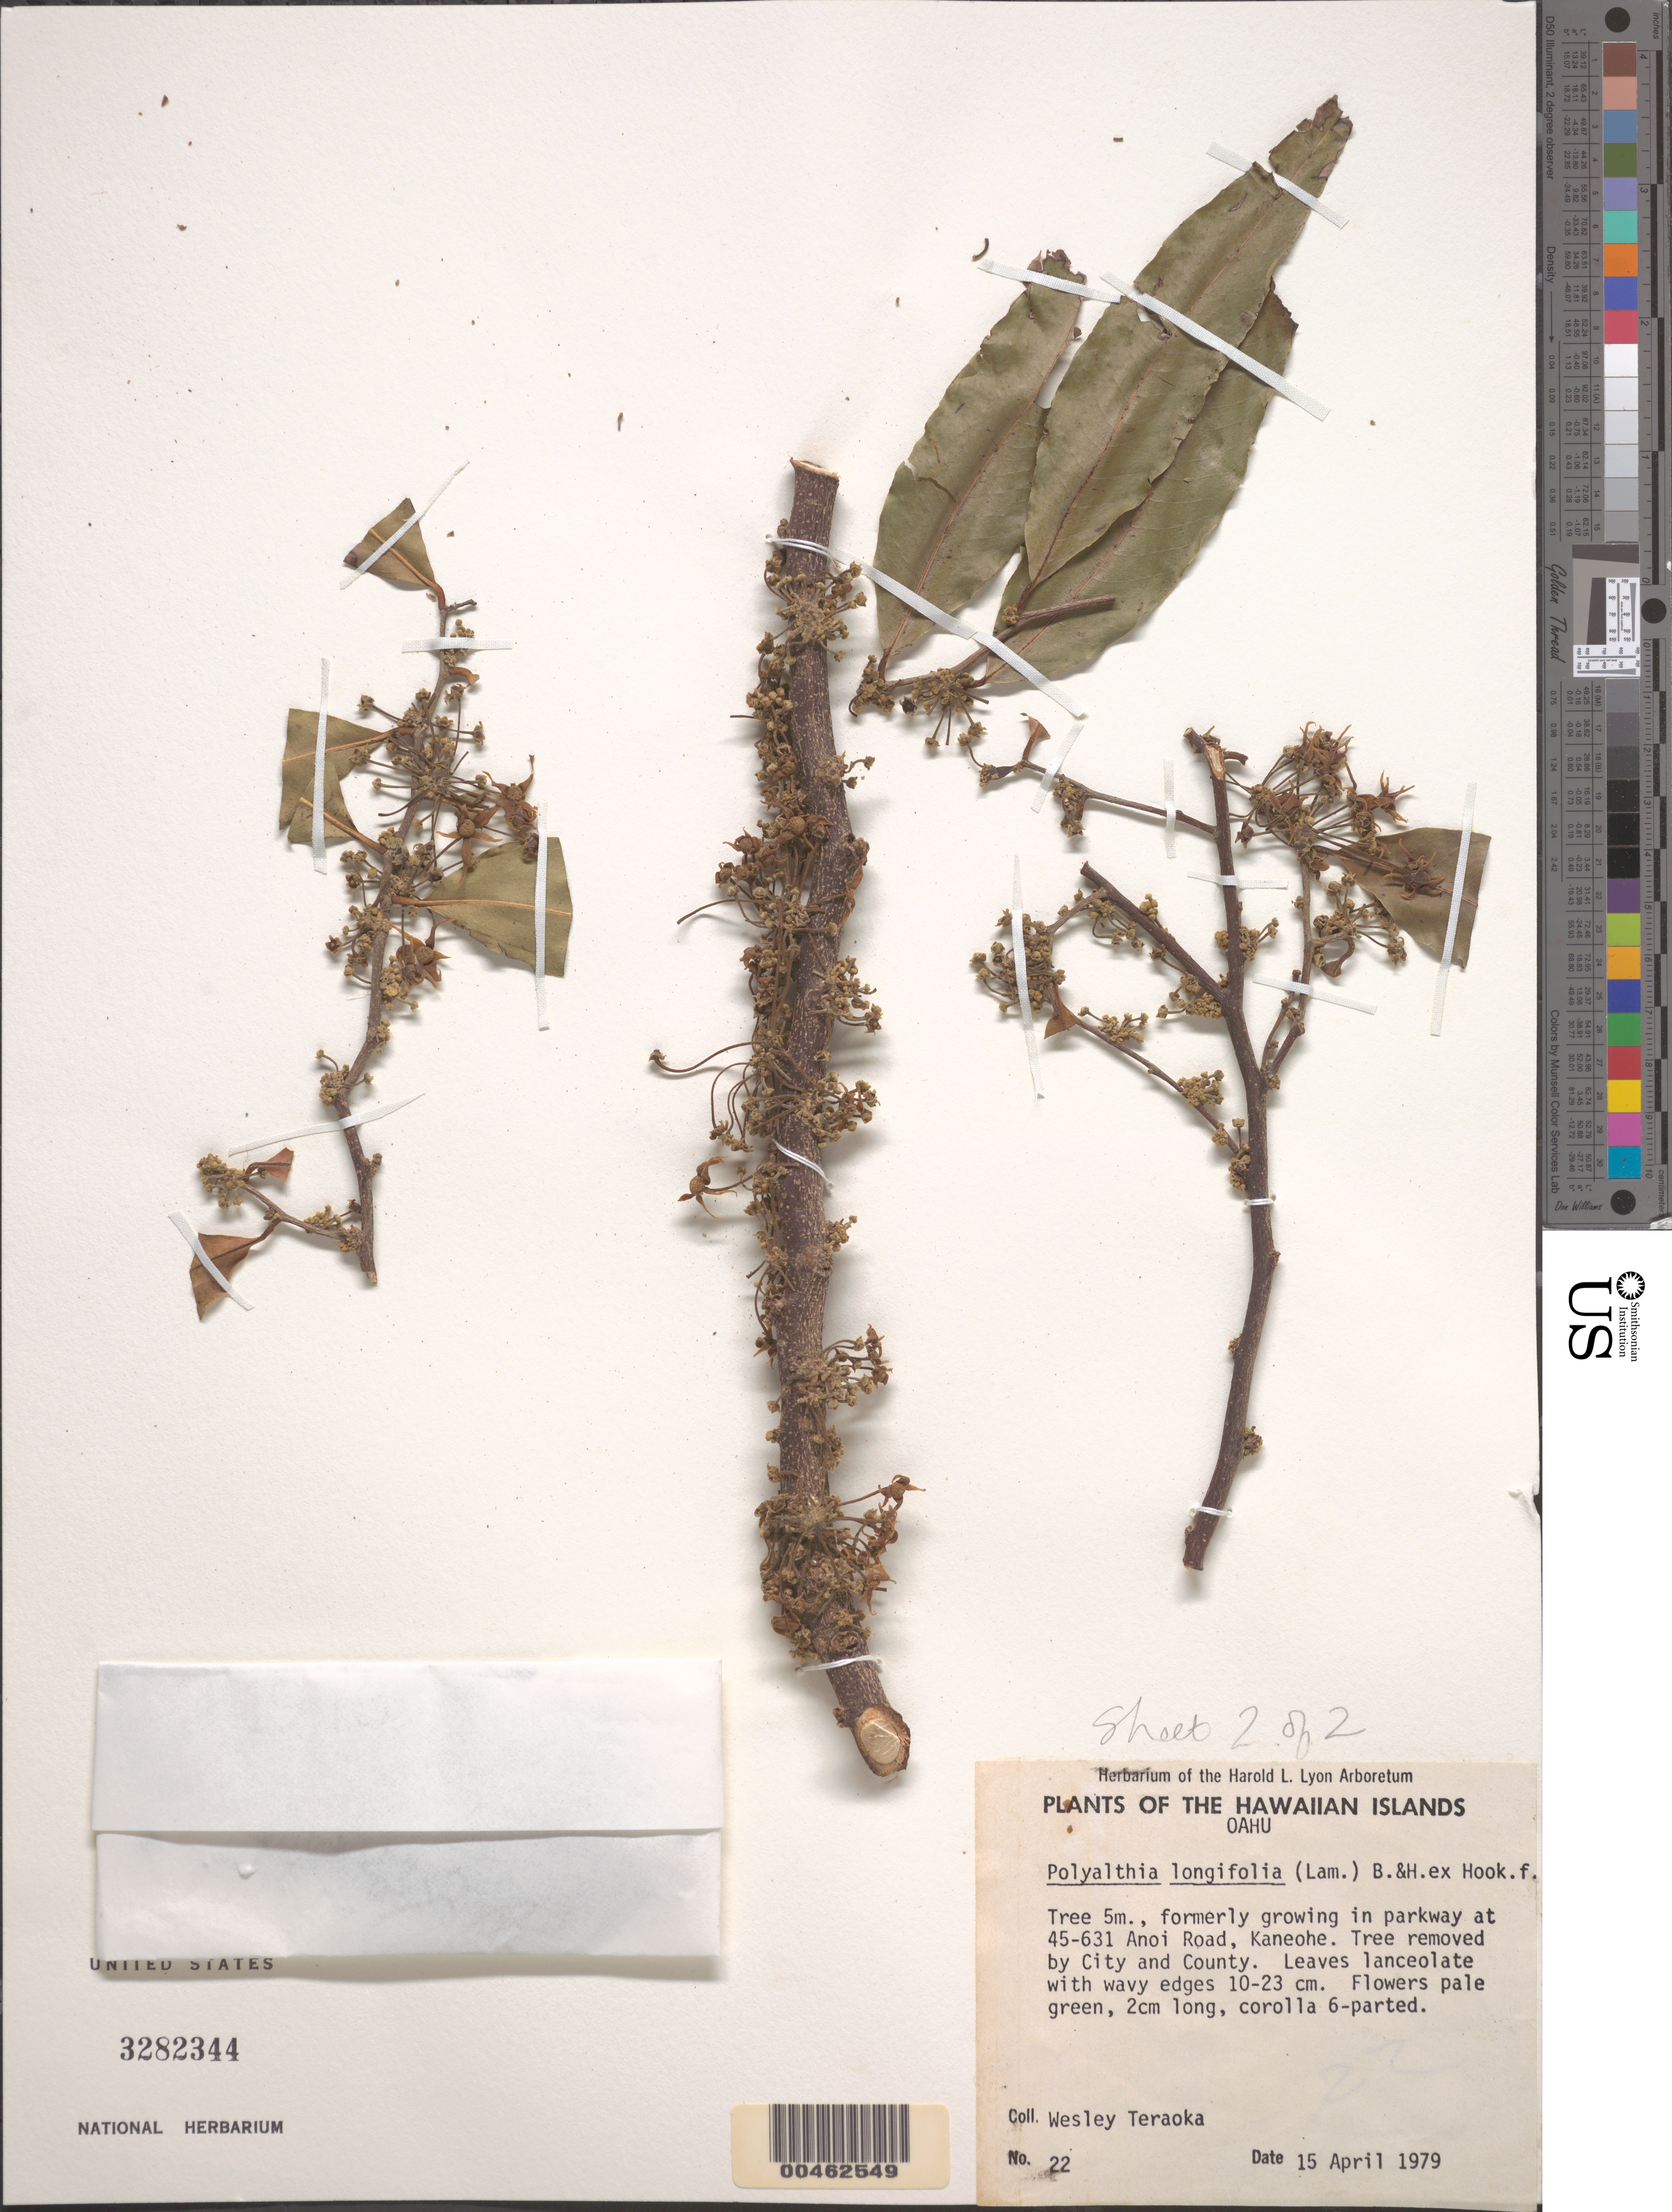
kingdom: Plantae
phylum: Tracheophyta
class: Magnoliopsida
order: Magnoliales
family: Annonaceae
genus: Monoon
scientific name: Monoon longifolium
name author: (Sonn.) B. Xue & R.M.K. Saunders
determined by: Wagner, W. L., (BOT), Smithsonian Institution - National Museum of Natural History (UNITED STATES)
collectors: W. Teraoka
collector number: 22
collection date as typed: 15 Apr 1979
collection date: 1979-04-15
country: United States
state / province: Hawaii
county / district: Honolulu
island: Oahu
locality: In parkway at 45-631 Anoi Road, Kaneohe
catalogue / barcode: US 3282344